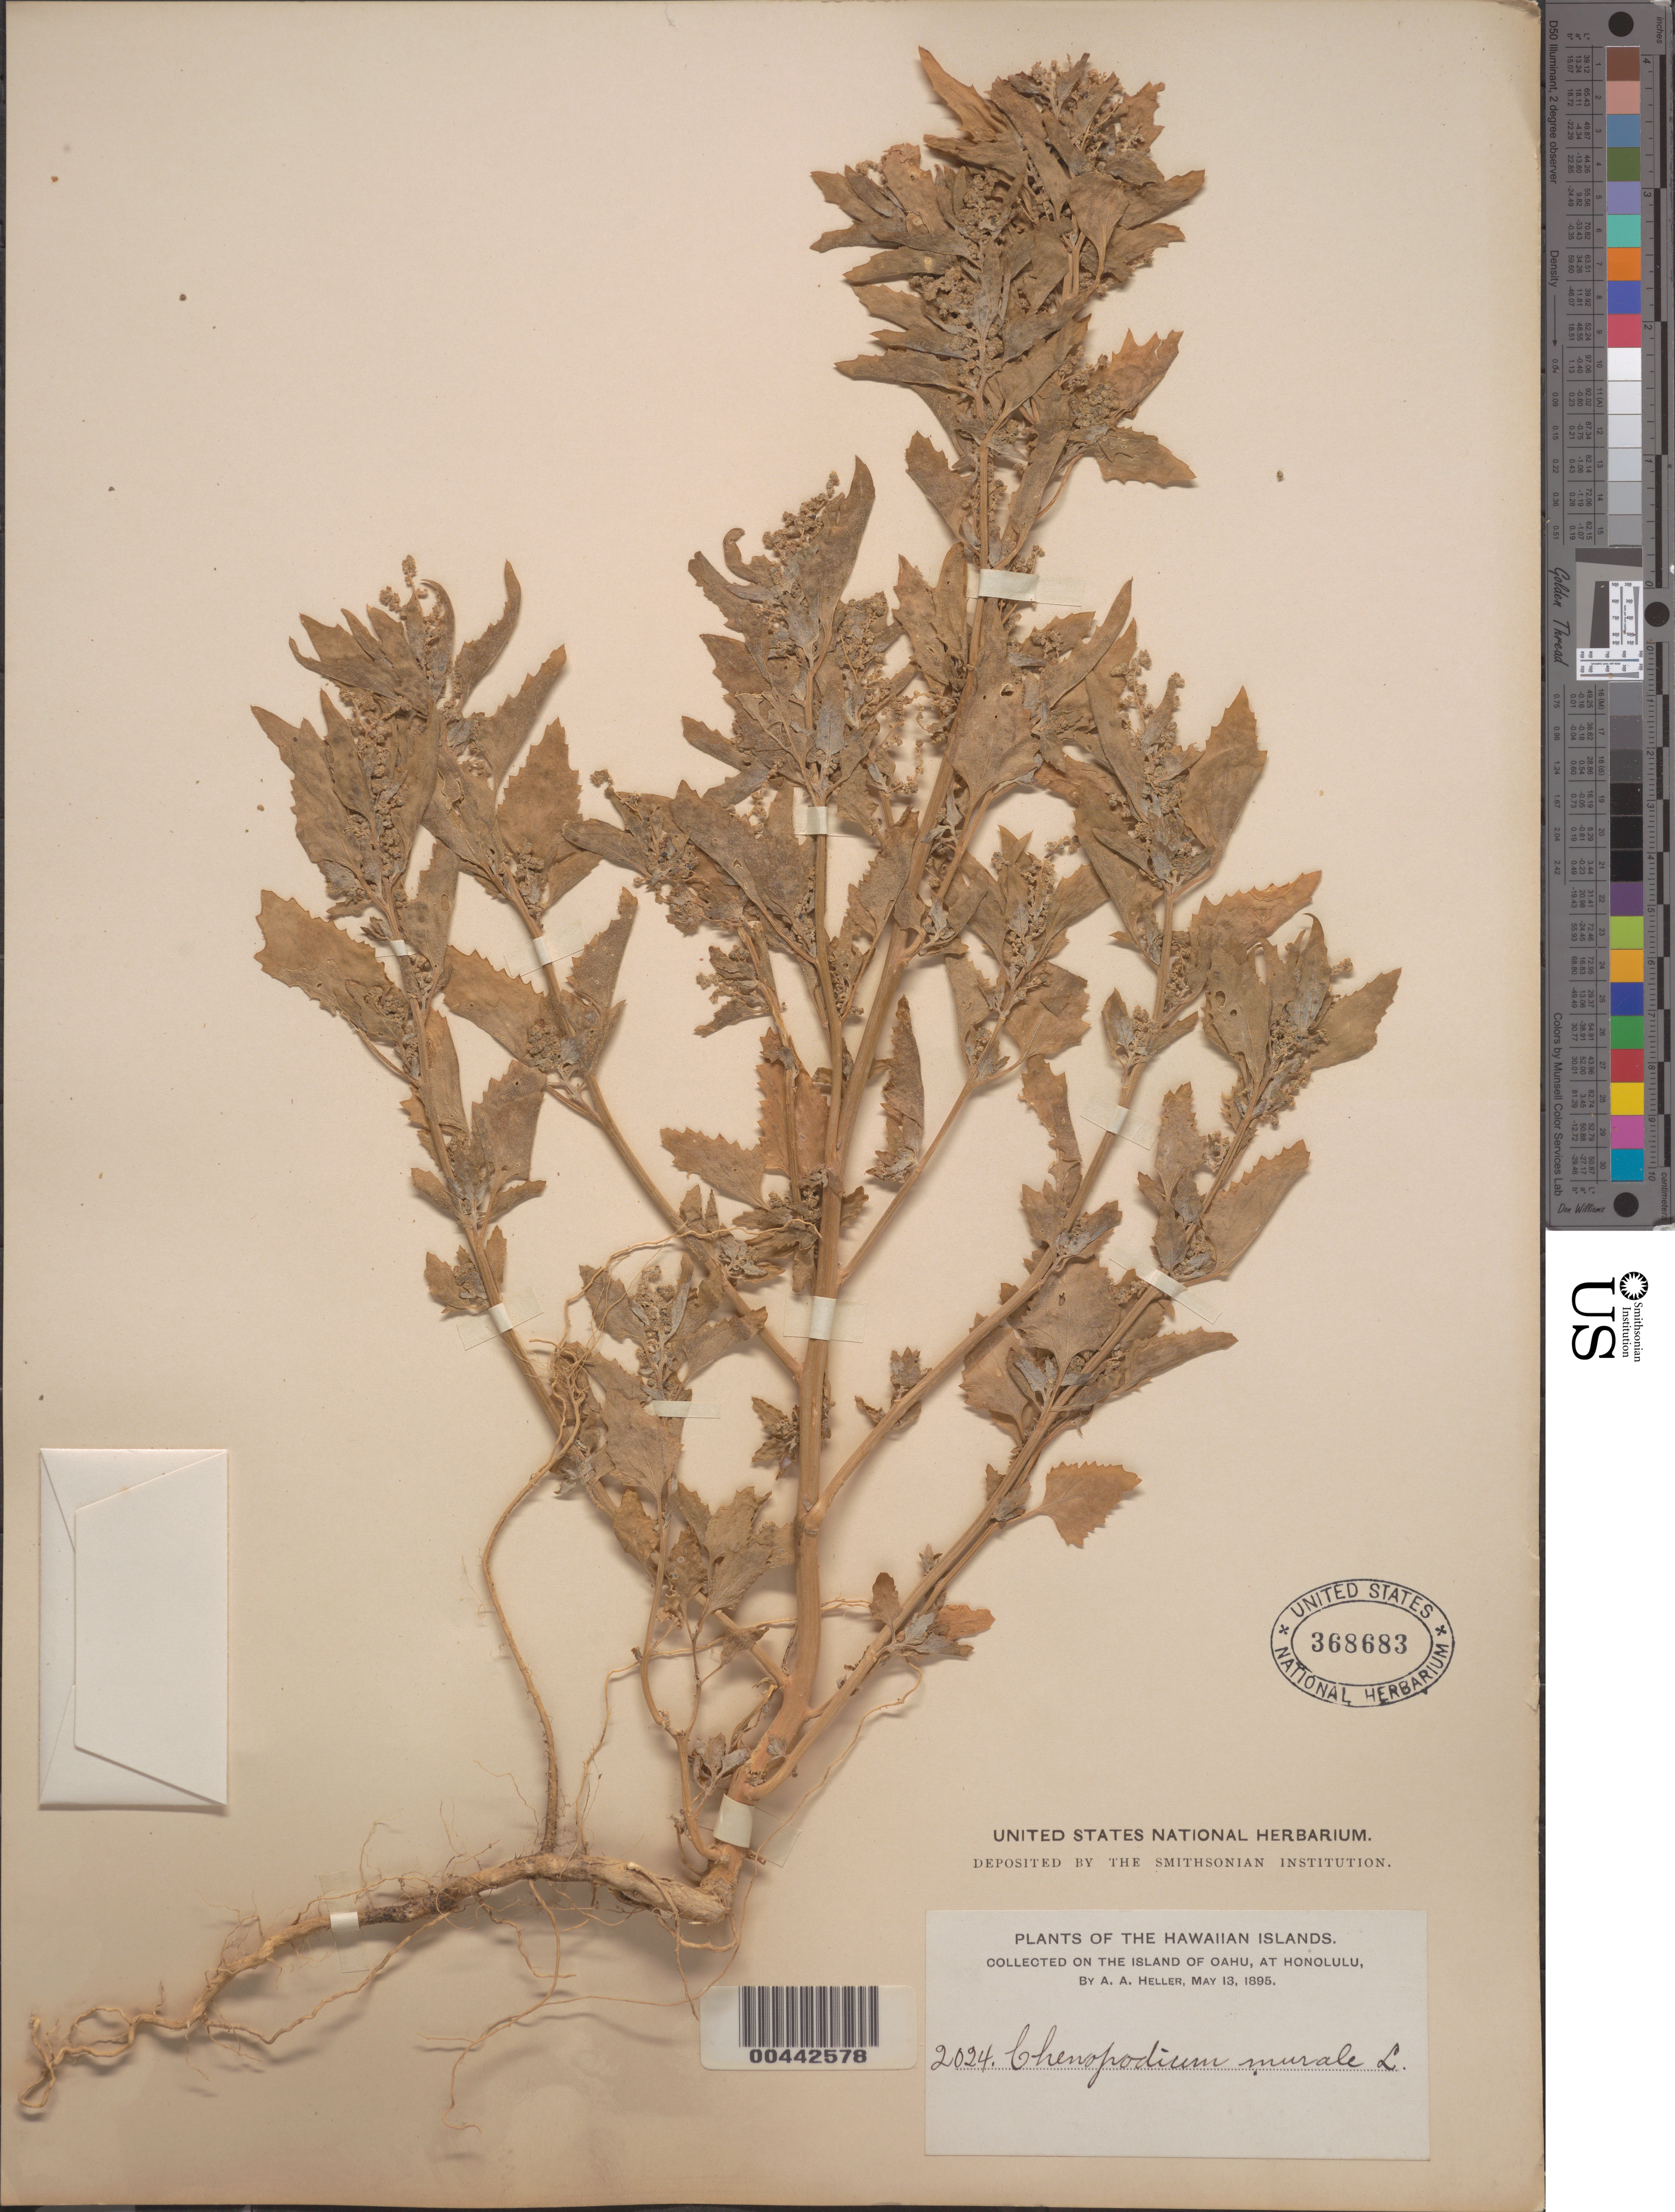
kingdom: Plantae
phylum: Tracheophyta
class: Magnoliopsida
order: Caryophyllales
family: Amaranthaceae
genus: Chenopodiastrum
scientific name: Chenopodiastrum murale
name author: (L.) S. Fuentes et al.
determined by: Wagner, W. L., (BOT), Smithsonian Institution - National Museum of Natural History (UNITED STATES)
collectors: A. A. Heller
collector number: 2024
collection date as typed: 13 May 1895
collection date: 1895-05-13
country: United States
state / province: Hawaii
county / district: Honolulu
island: Oahu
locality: At Honolulu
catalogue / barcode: US 368683